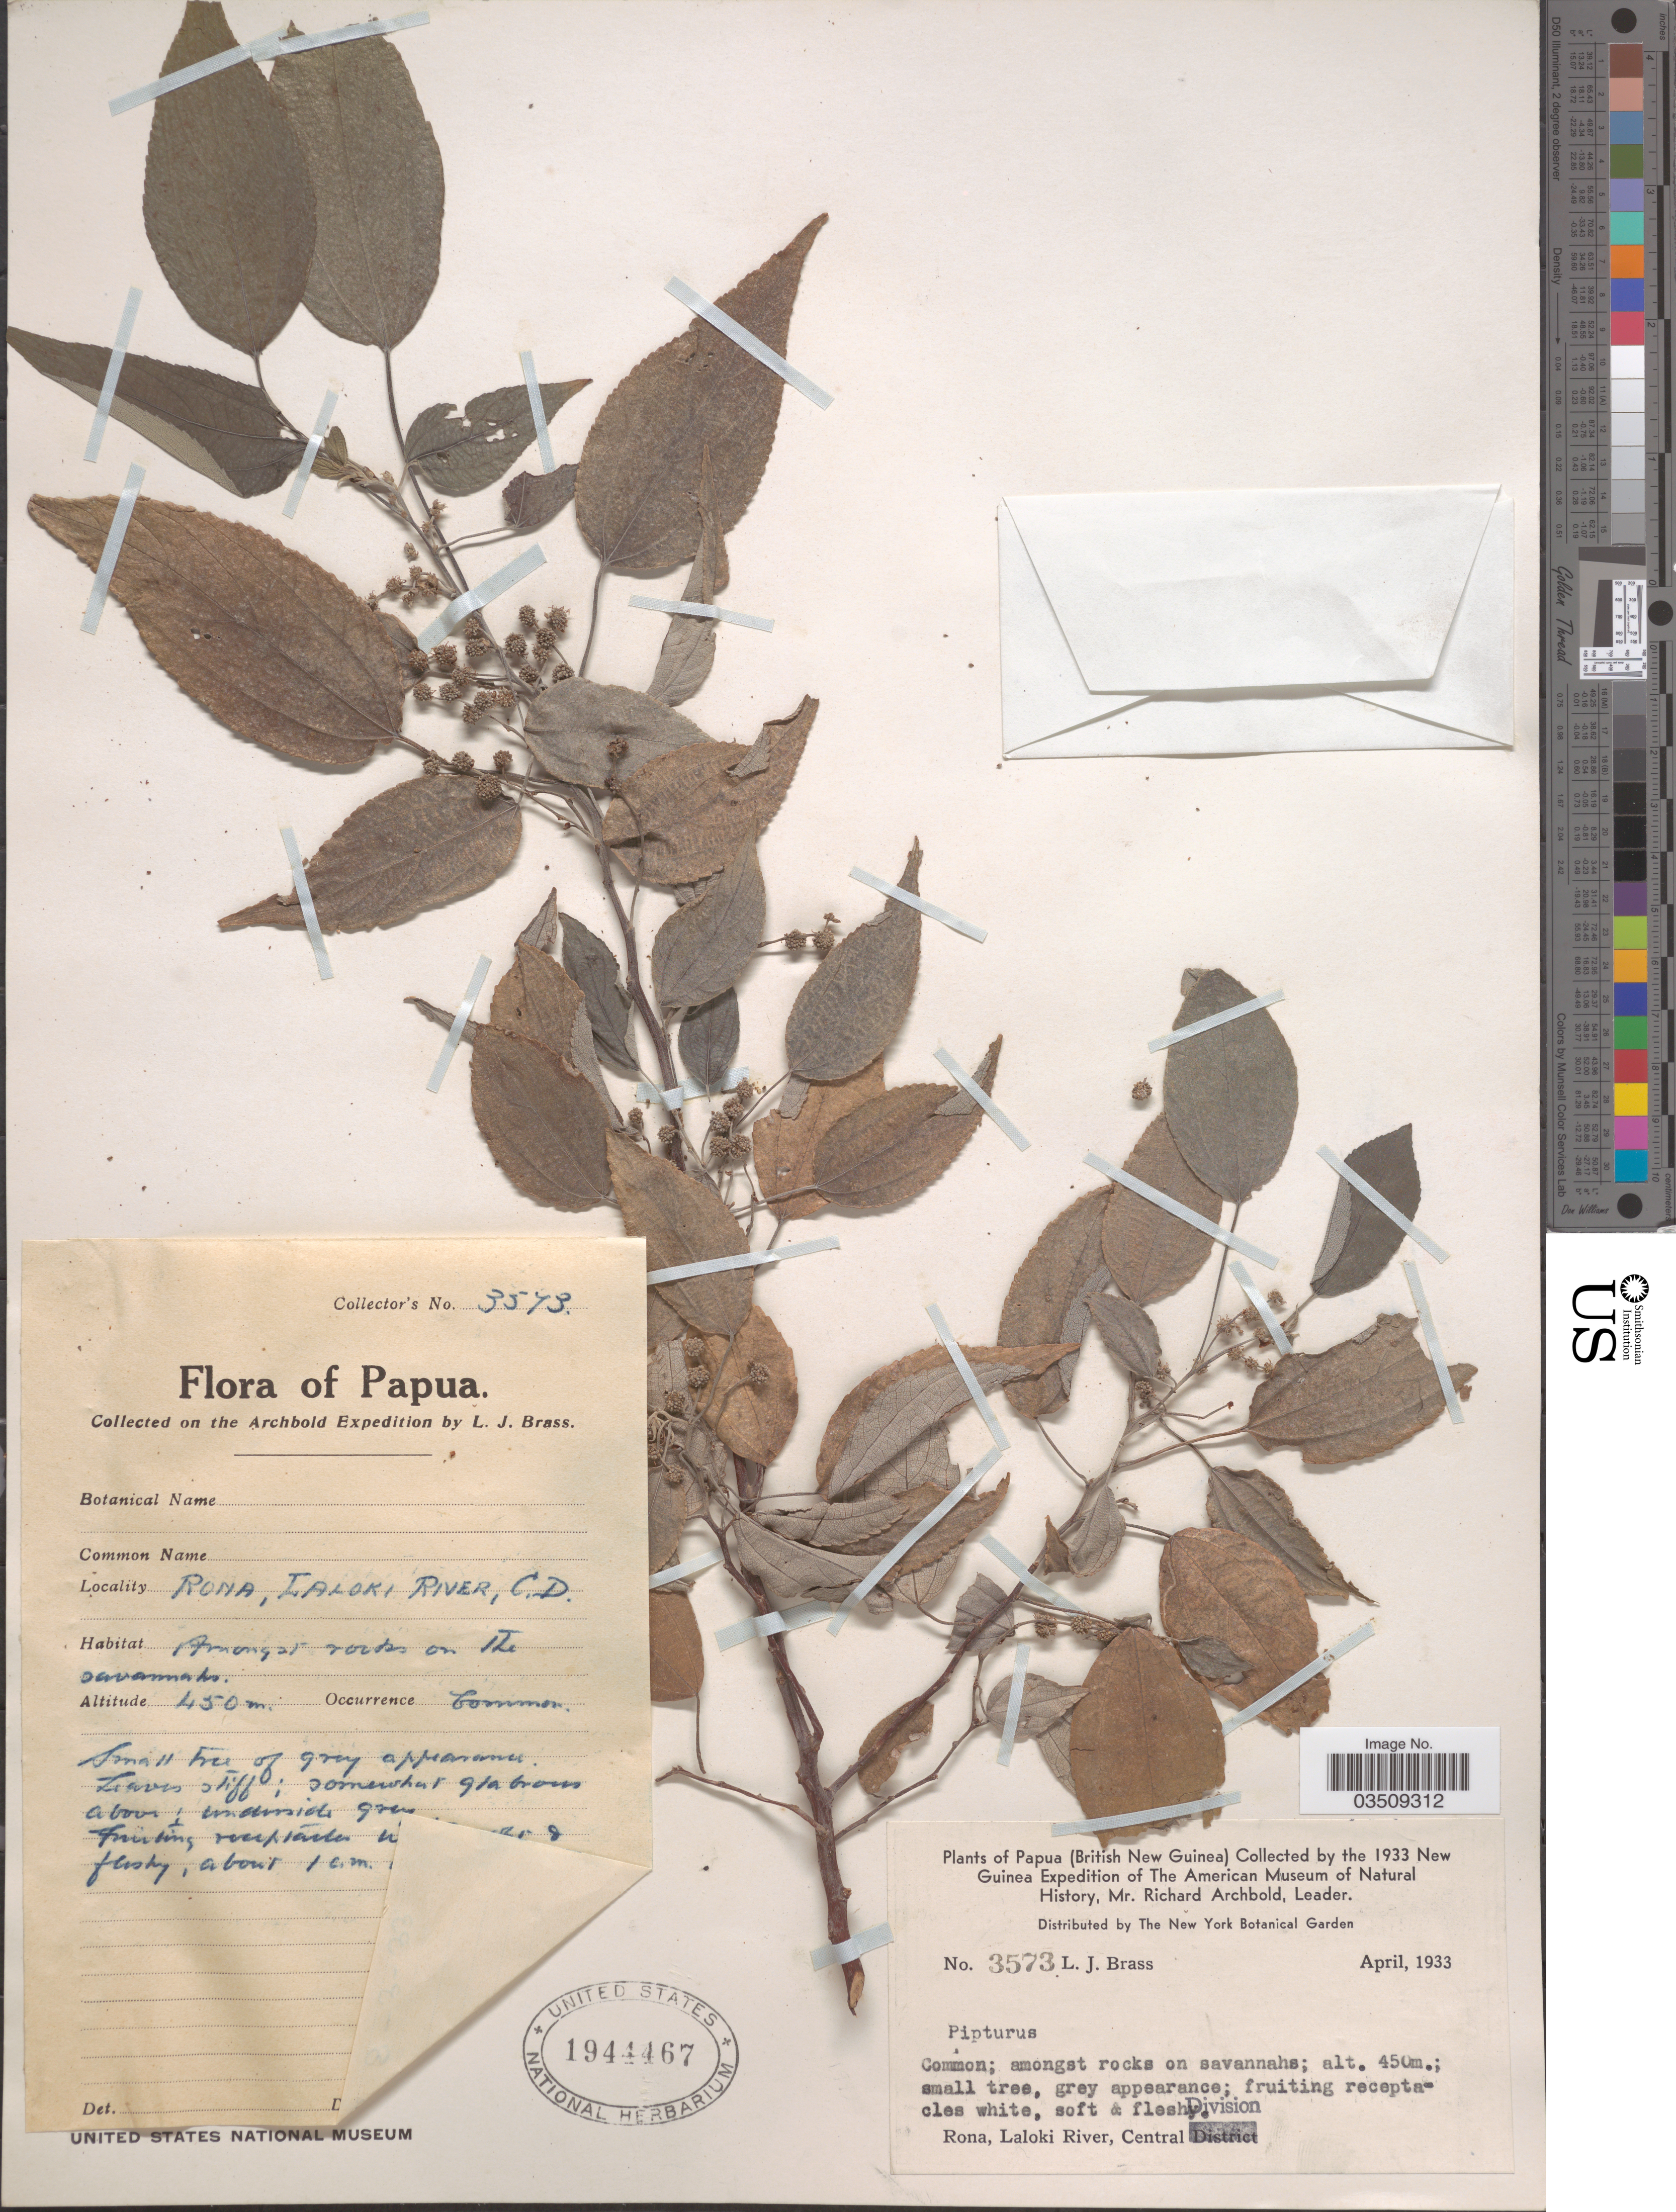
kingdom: Plantae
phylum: Tracheophyta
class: Magnoliopsida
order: Rosales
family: Urticaceae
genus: Pipturus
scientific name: Pipturus sp.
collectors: L. J. Brass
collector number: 3573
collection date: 1933-04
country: Papua New Guinea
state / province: Central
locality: (British New Guinea). Rona, Laloki River. Central Division.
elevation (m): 450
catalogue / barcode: US 1944467